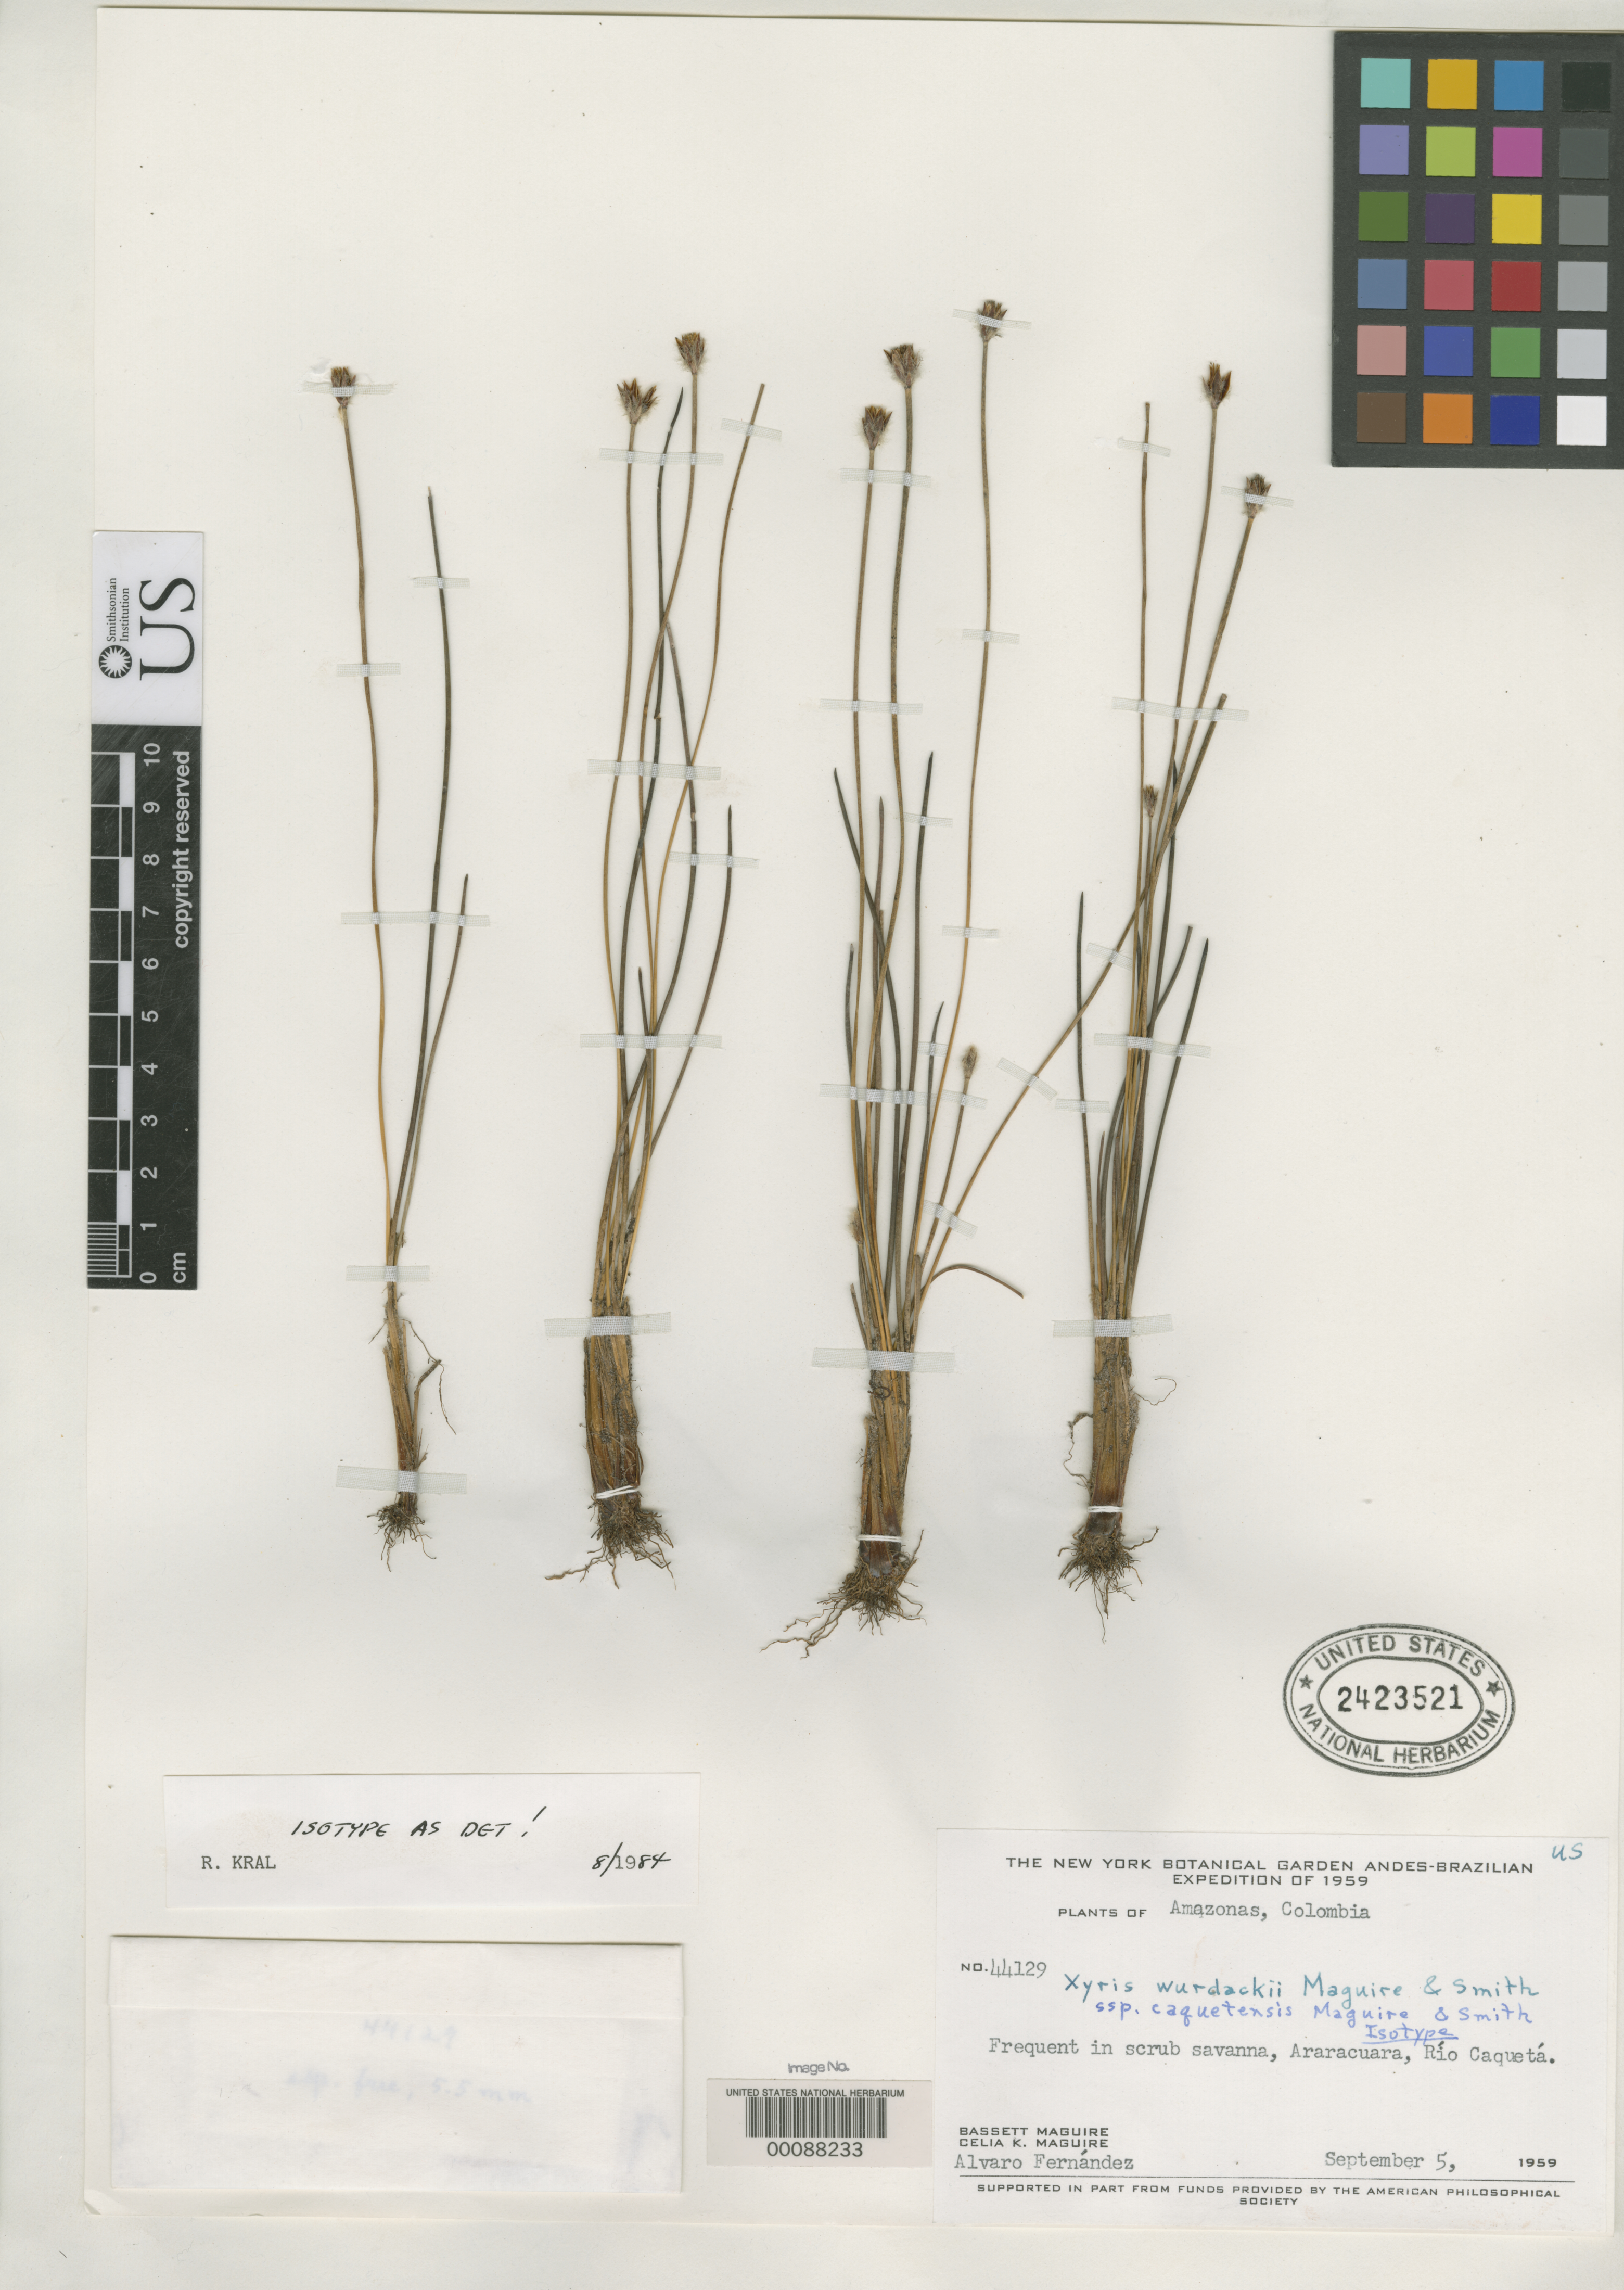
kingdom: Plantae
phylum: Tracheophyta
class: Liliopsida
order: Poales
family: Xyridaceae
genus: Xyris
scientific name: Xyris wurdackii subsp. caquetensis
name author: Maguire & L.B. Sm.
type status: Isotype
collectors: B. Maguire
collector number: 44129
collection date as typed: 05 Sep 1959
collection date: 1959-09-05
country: Colombia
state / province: Amazônas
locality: Araracuara, Rio Caqueta.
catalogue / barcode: US 2423521